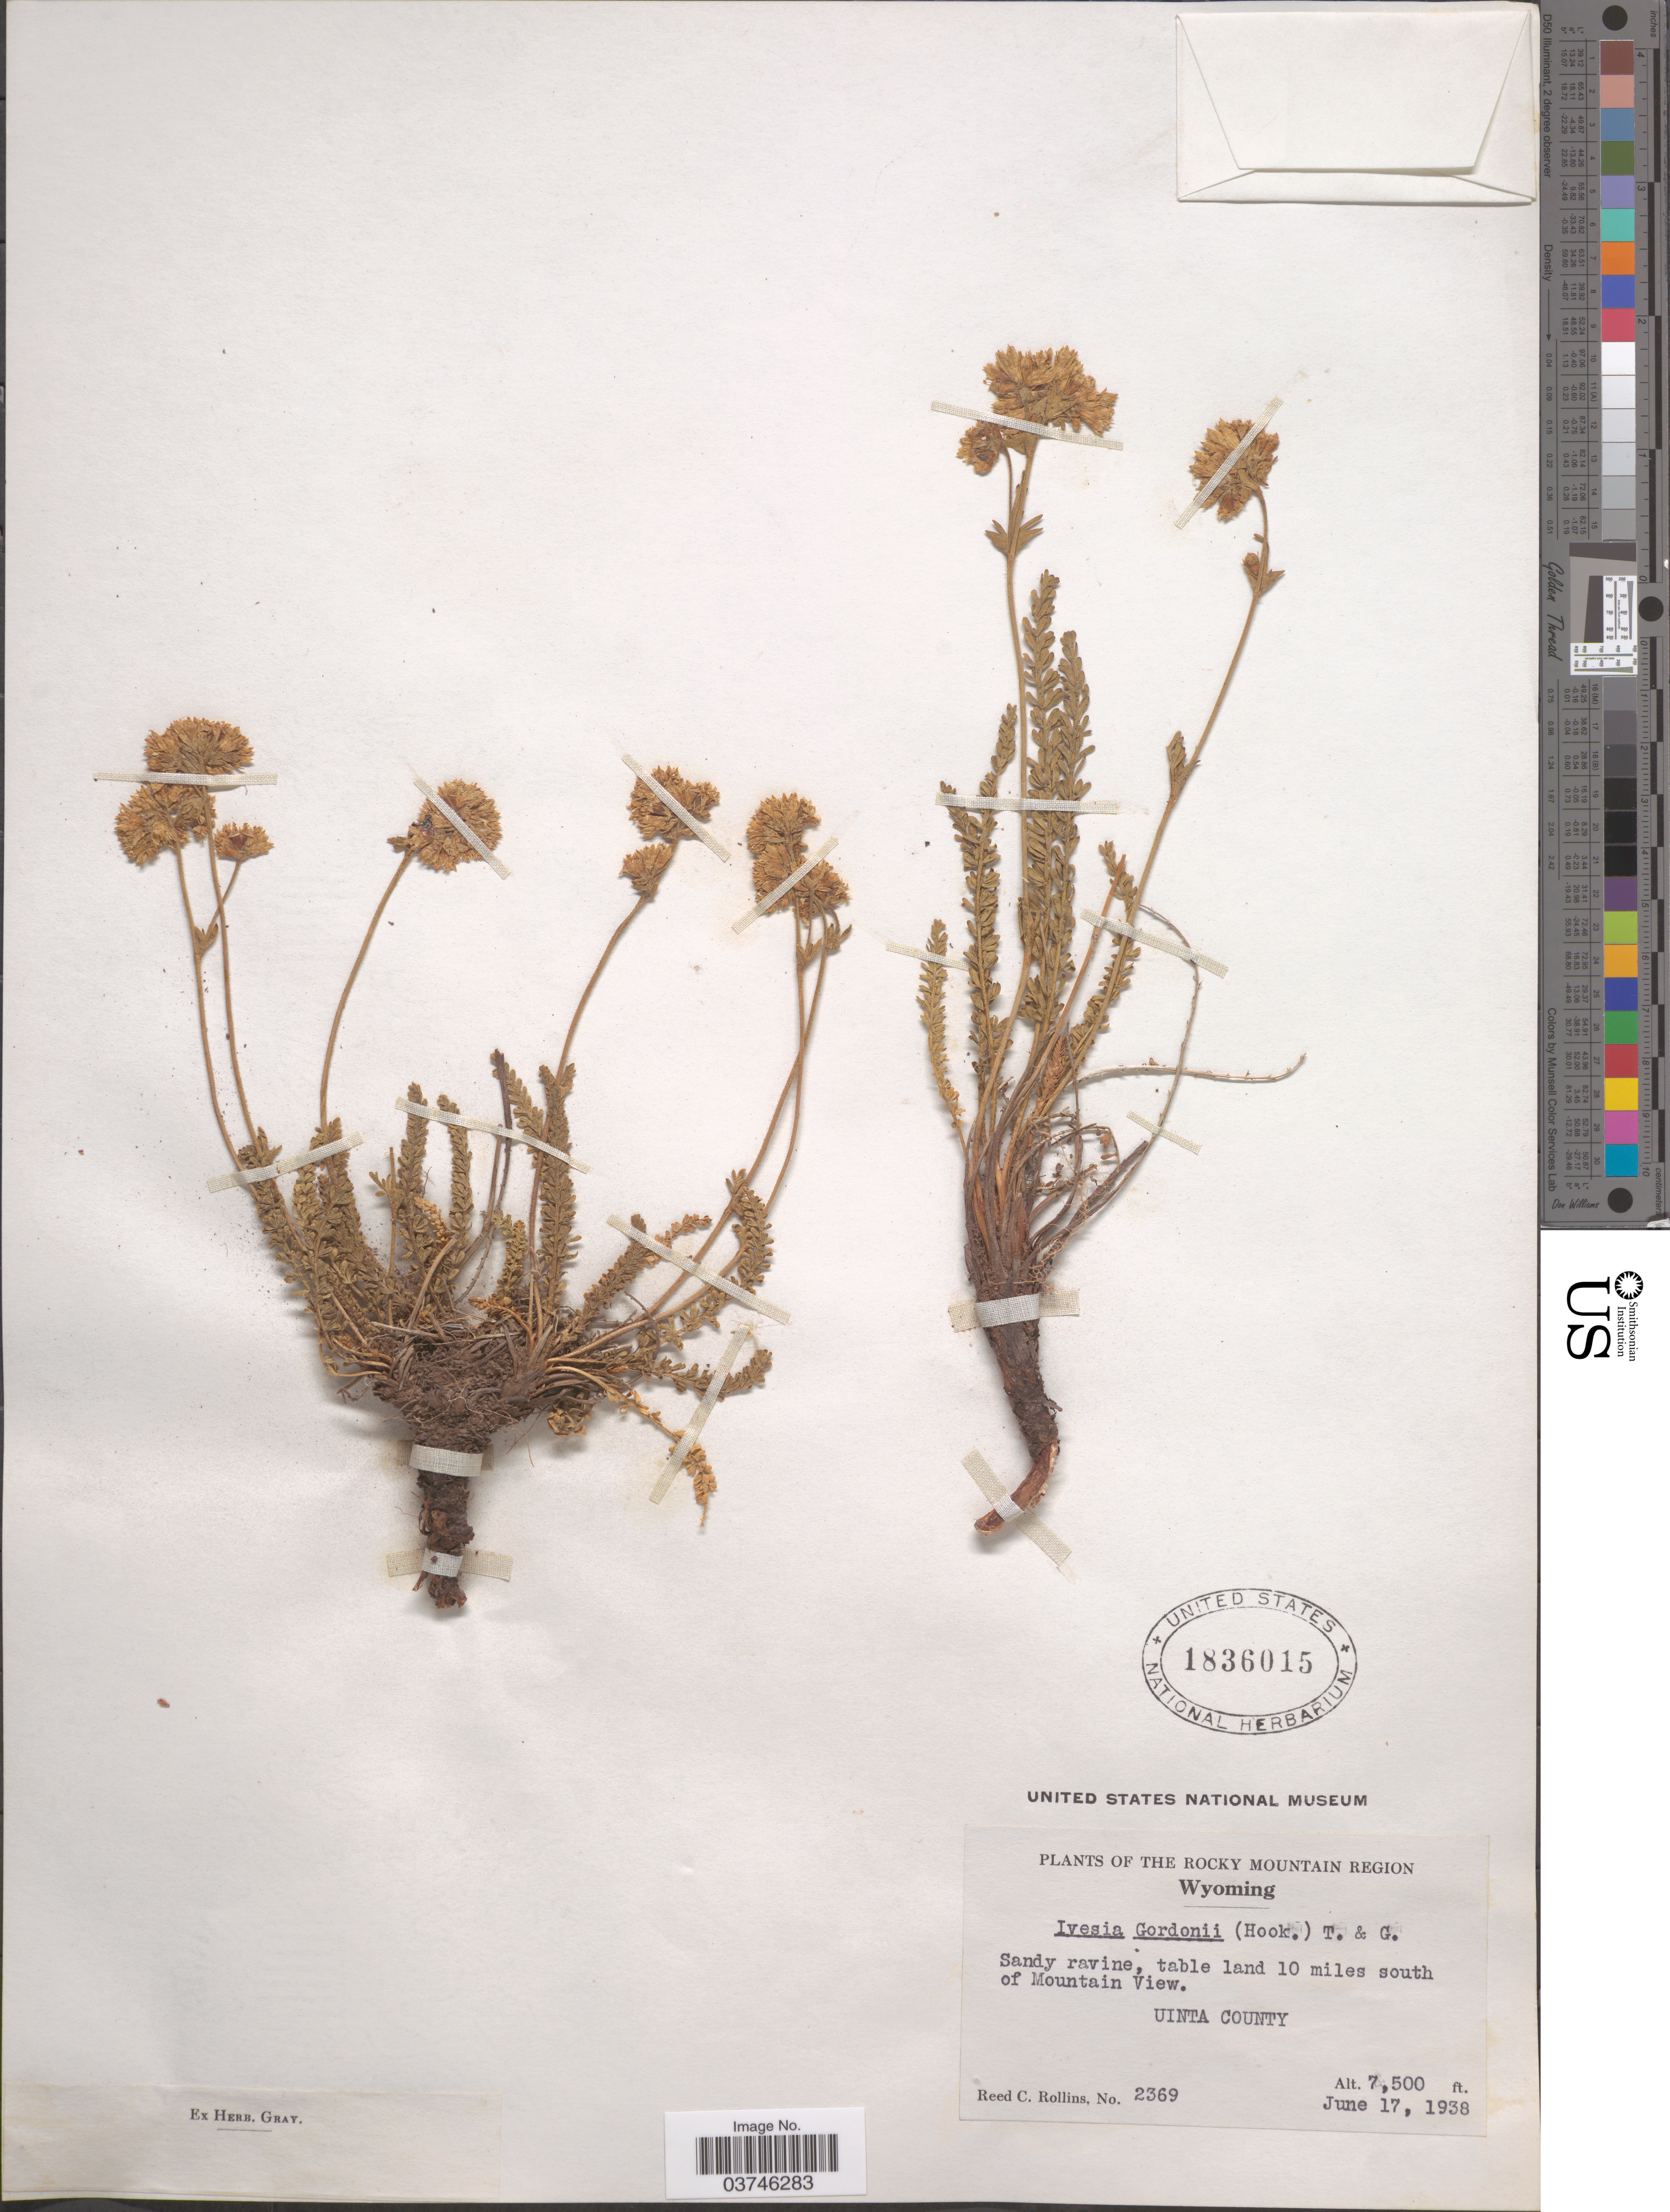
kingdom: Plantae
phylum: Tracheophyta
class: Magnoliopsida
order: Rosales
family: Rosaceae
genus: Potentilla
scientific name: Potentilla gordonii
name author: (Hook.) Greene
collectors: R. C. Rollins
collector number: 2369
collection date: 1938-06-17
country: United States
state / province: Wyoming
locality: The Rocky Mountain Region. Table land 10 miles south of Mountain View. Uinta County.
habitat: sandy ravine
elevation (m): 2286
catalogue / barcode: US 1836015